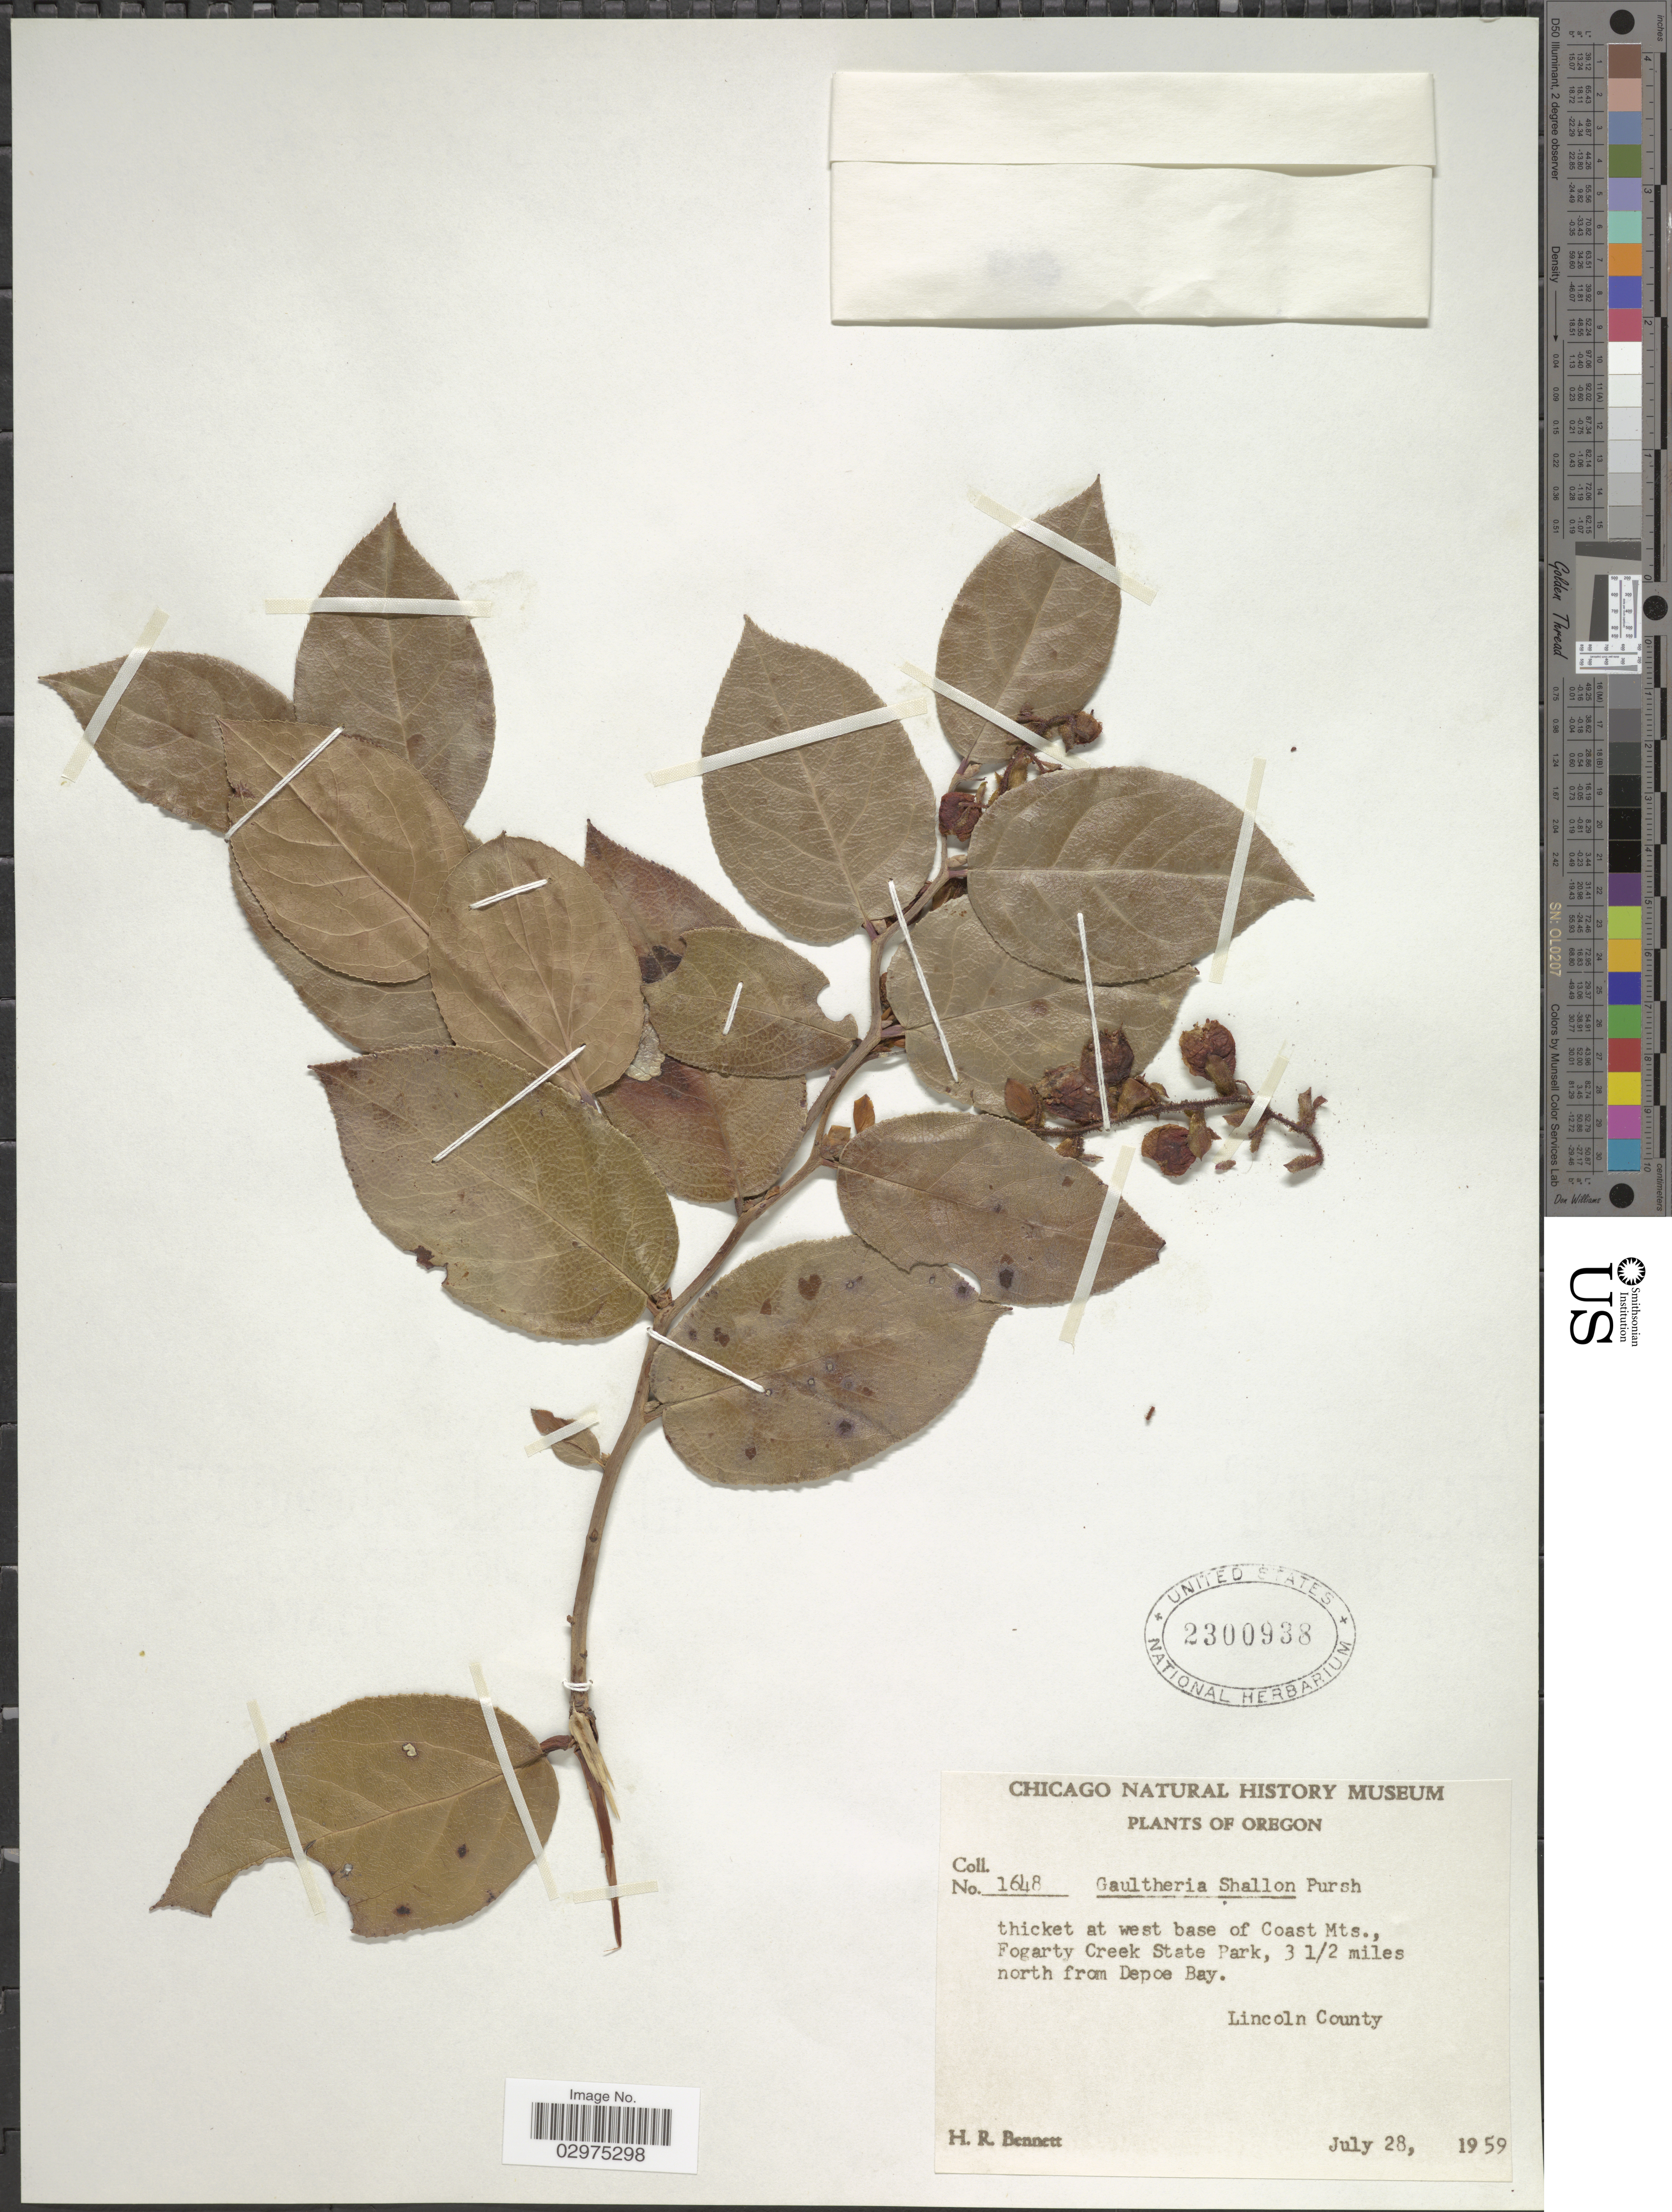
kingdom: Plantae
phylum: Tracheophyta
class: Magnoliopsida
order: Ericales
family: Ericaceae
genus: Gaultheria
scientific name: Gaultheria shallon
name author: Pursh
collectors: H. R. Bennett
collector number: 1648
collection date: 1959-07-28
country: United States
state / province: Oregon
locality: Thicket at west base of Coast Mts., Fogarty Creek State Park, 3½ miles north from Depoe Bay, Lincoln County.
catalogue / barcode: US 2300938